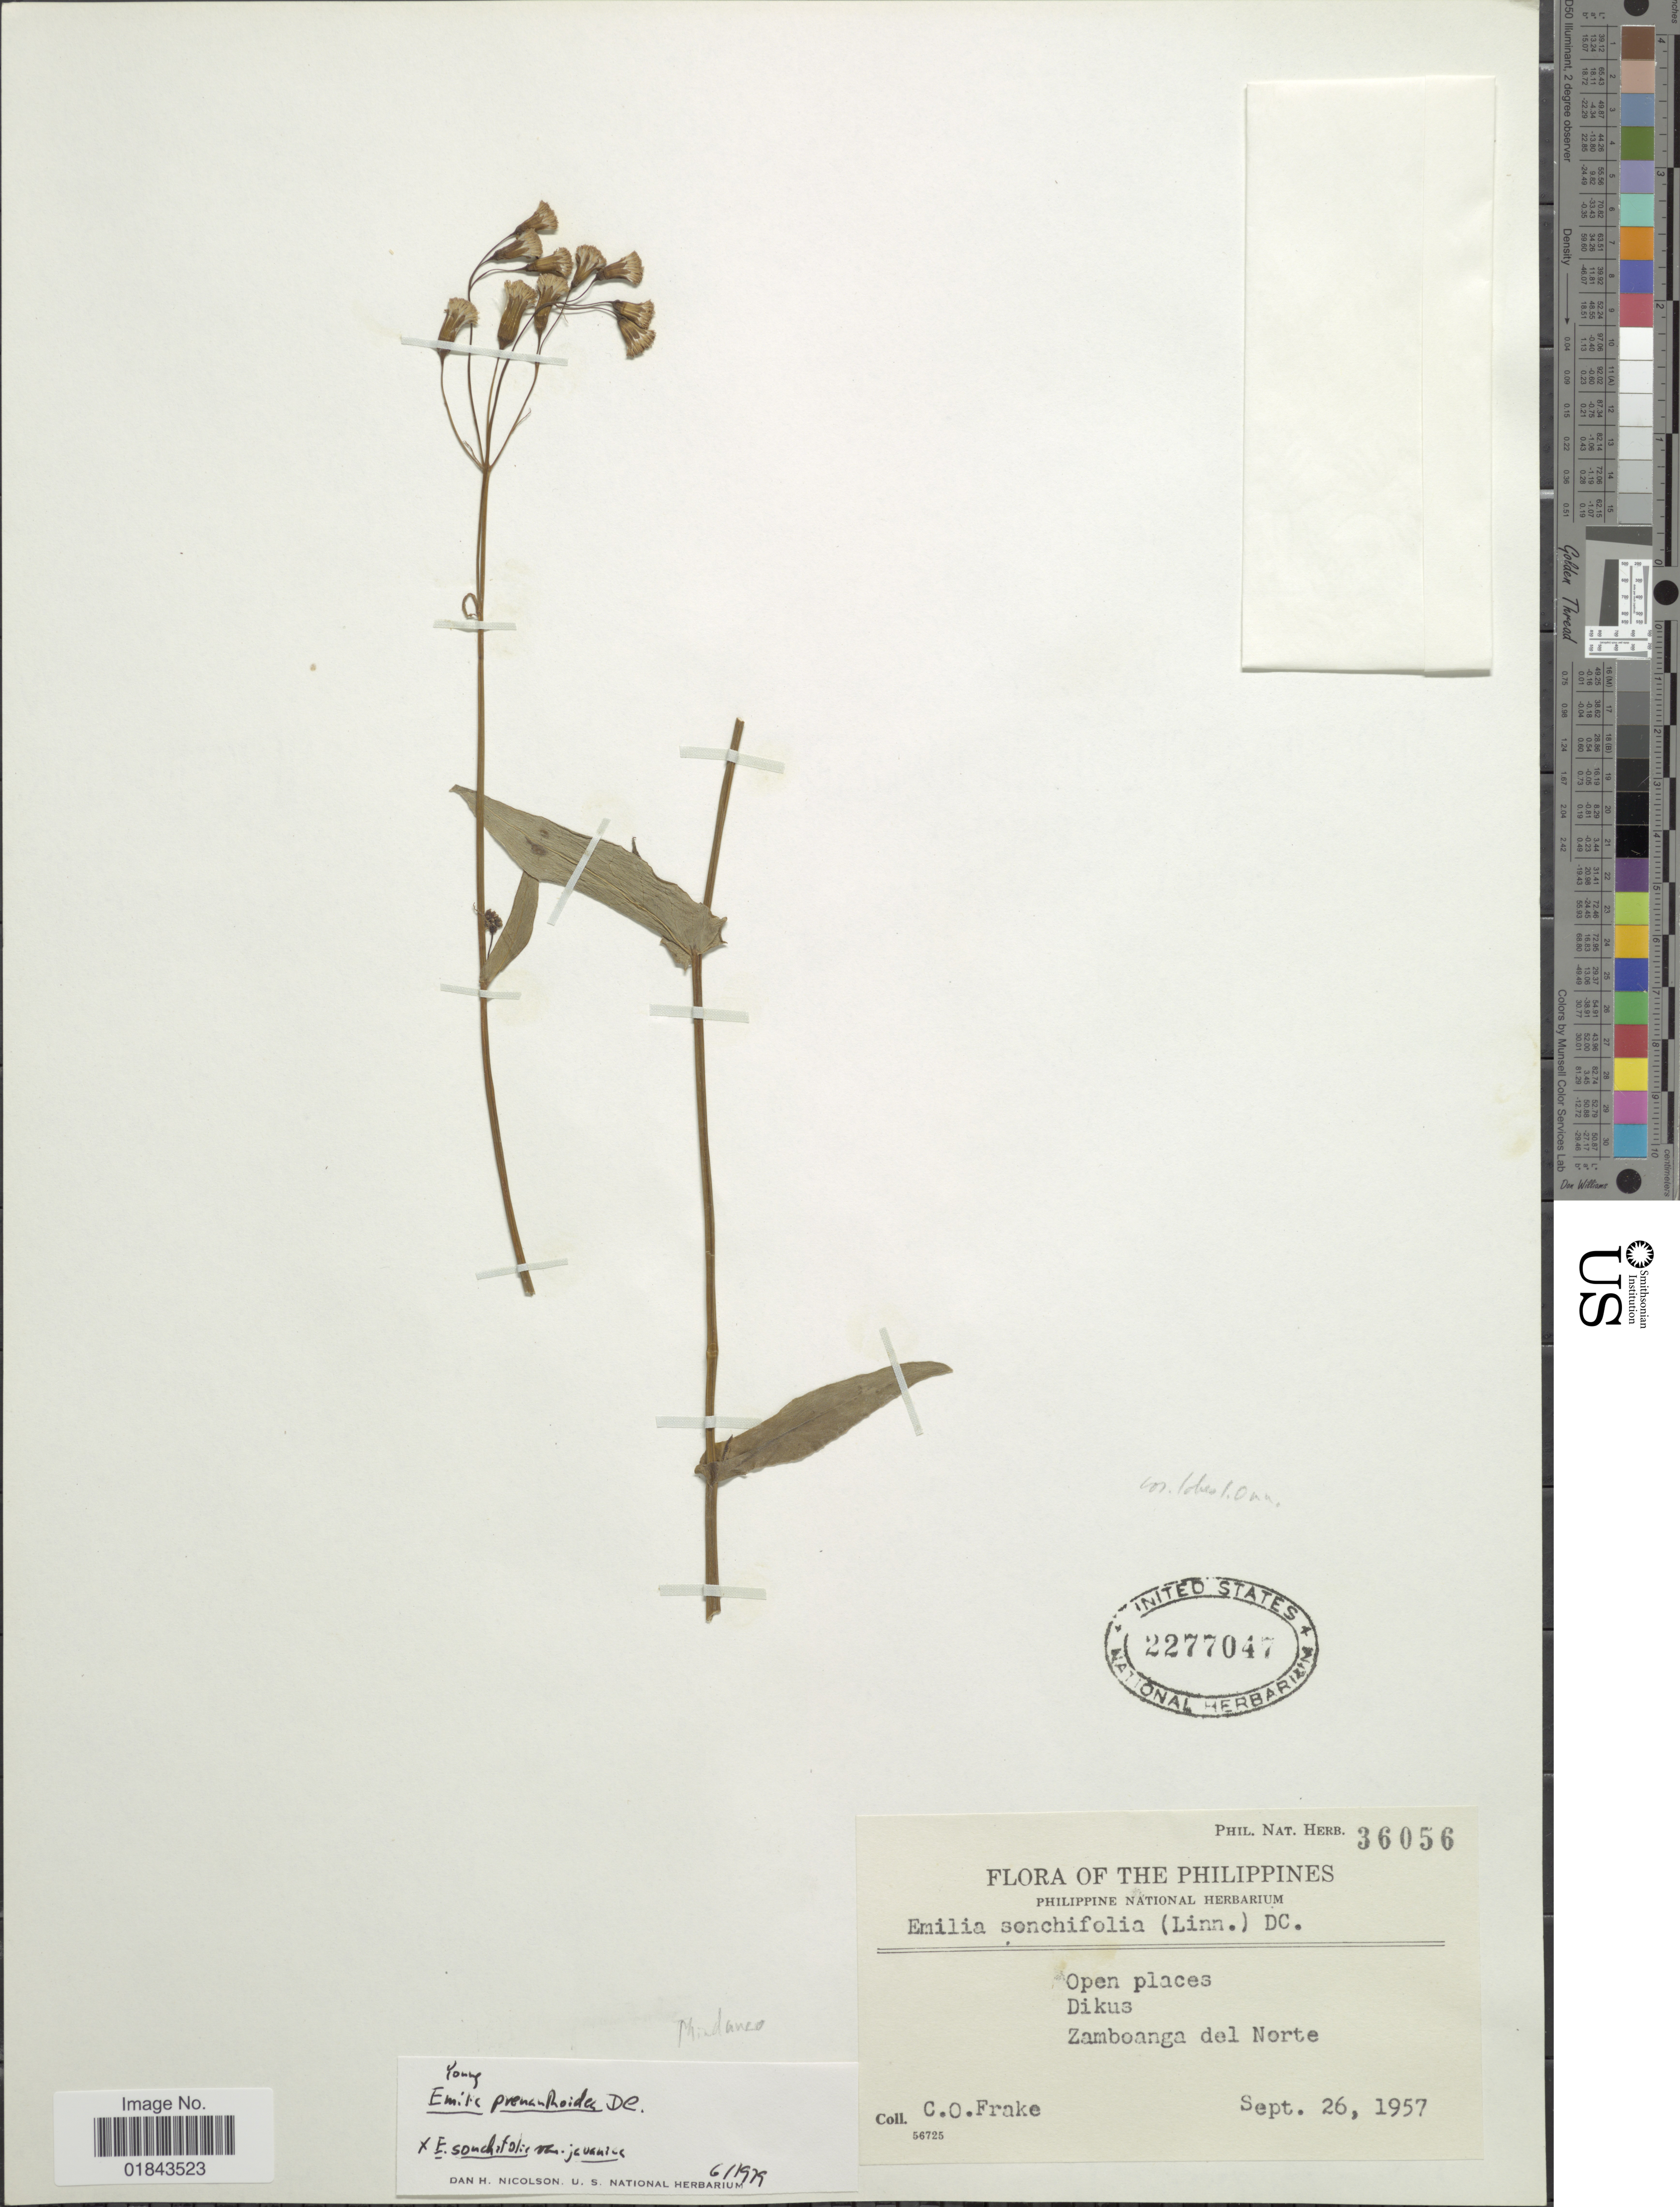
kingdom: Plantae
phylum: Tracheophyta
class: Magnoliopsida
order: Asterales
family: Asteraceae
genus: Emilia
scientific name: Emilia prenanthoidea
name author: DC.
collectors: C. O. Frake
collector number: Phil. Nat. Herb. 36056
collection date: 1957-09-26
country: Philippines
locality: The Philippines, Open places, Dikus, Zamboanga del Norte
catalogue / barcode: US 2277047